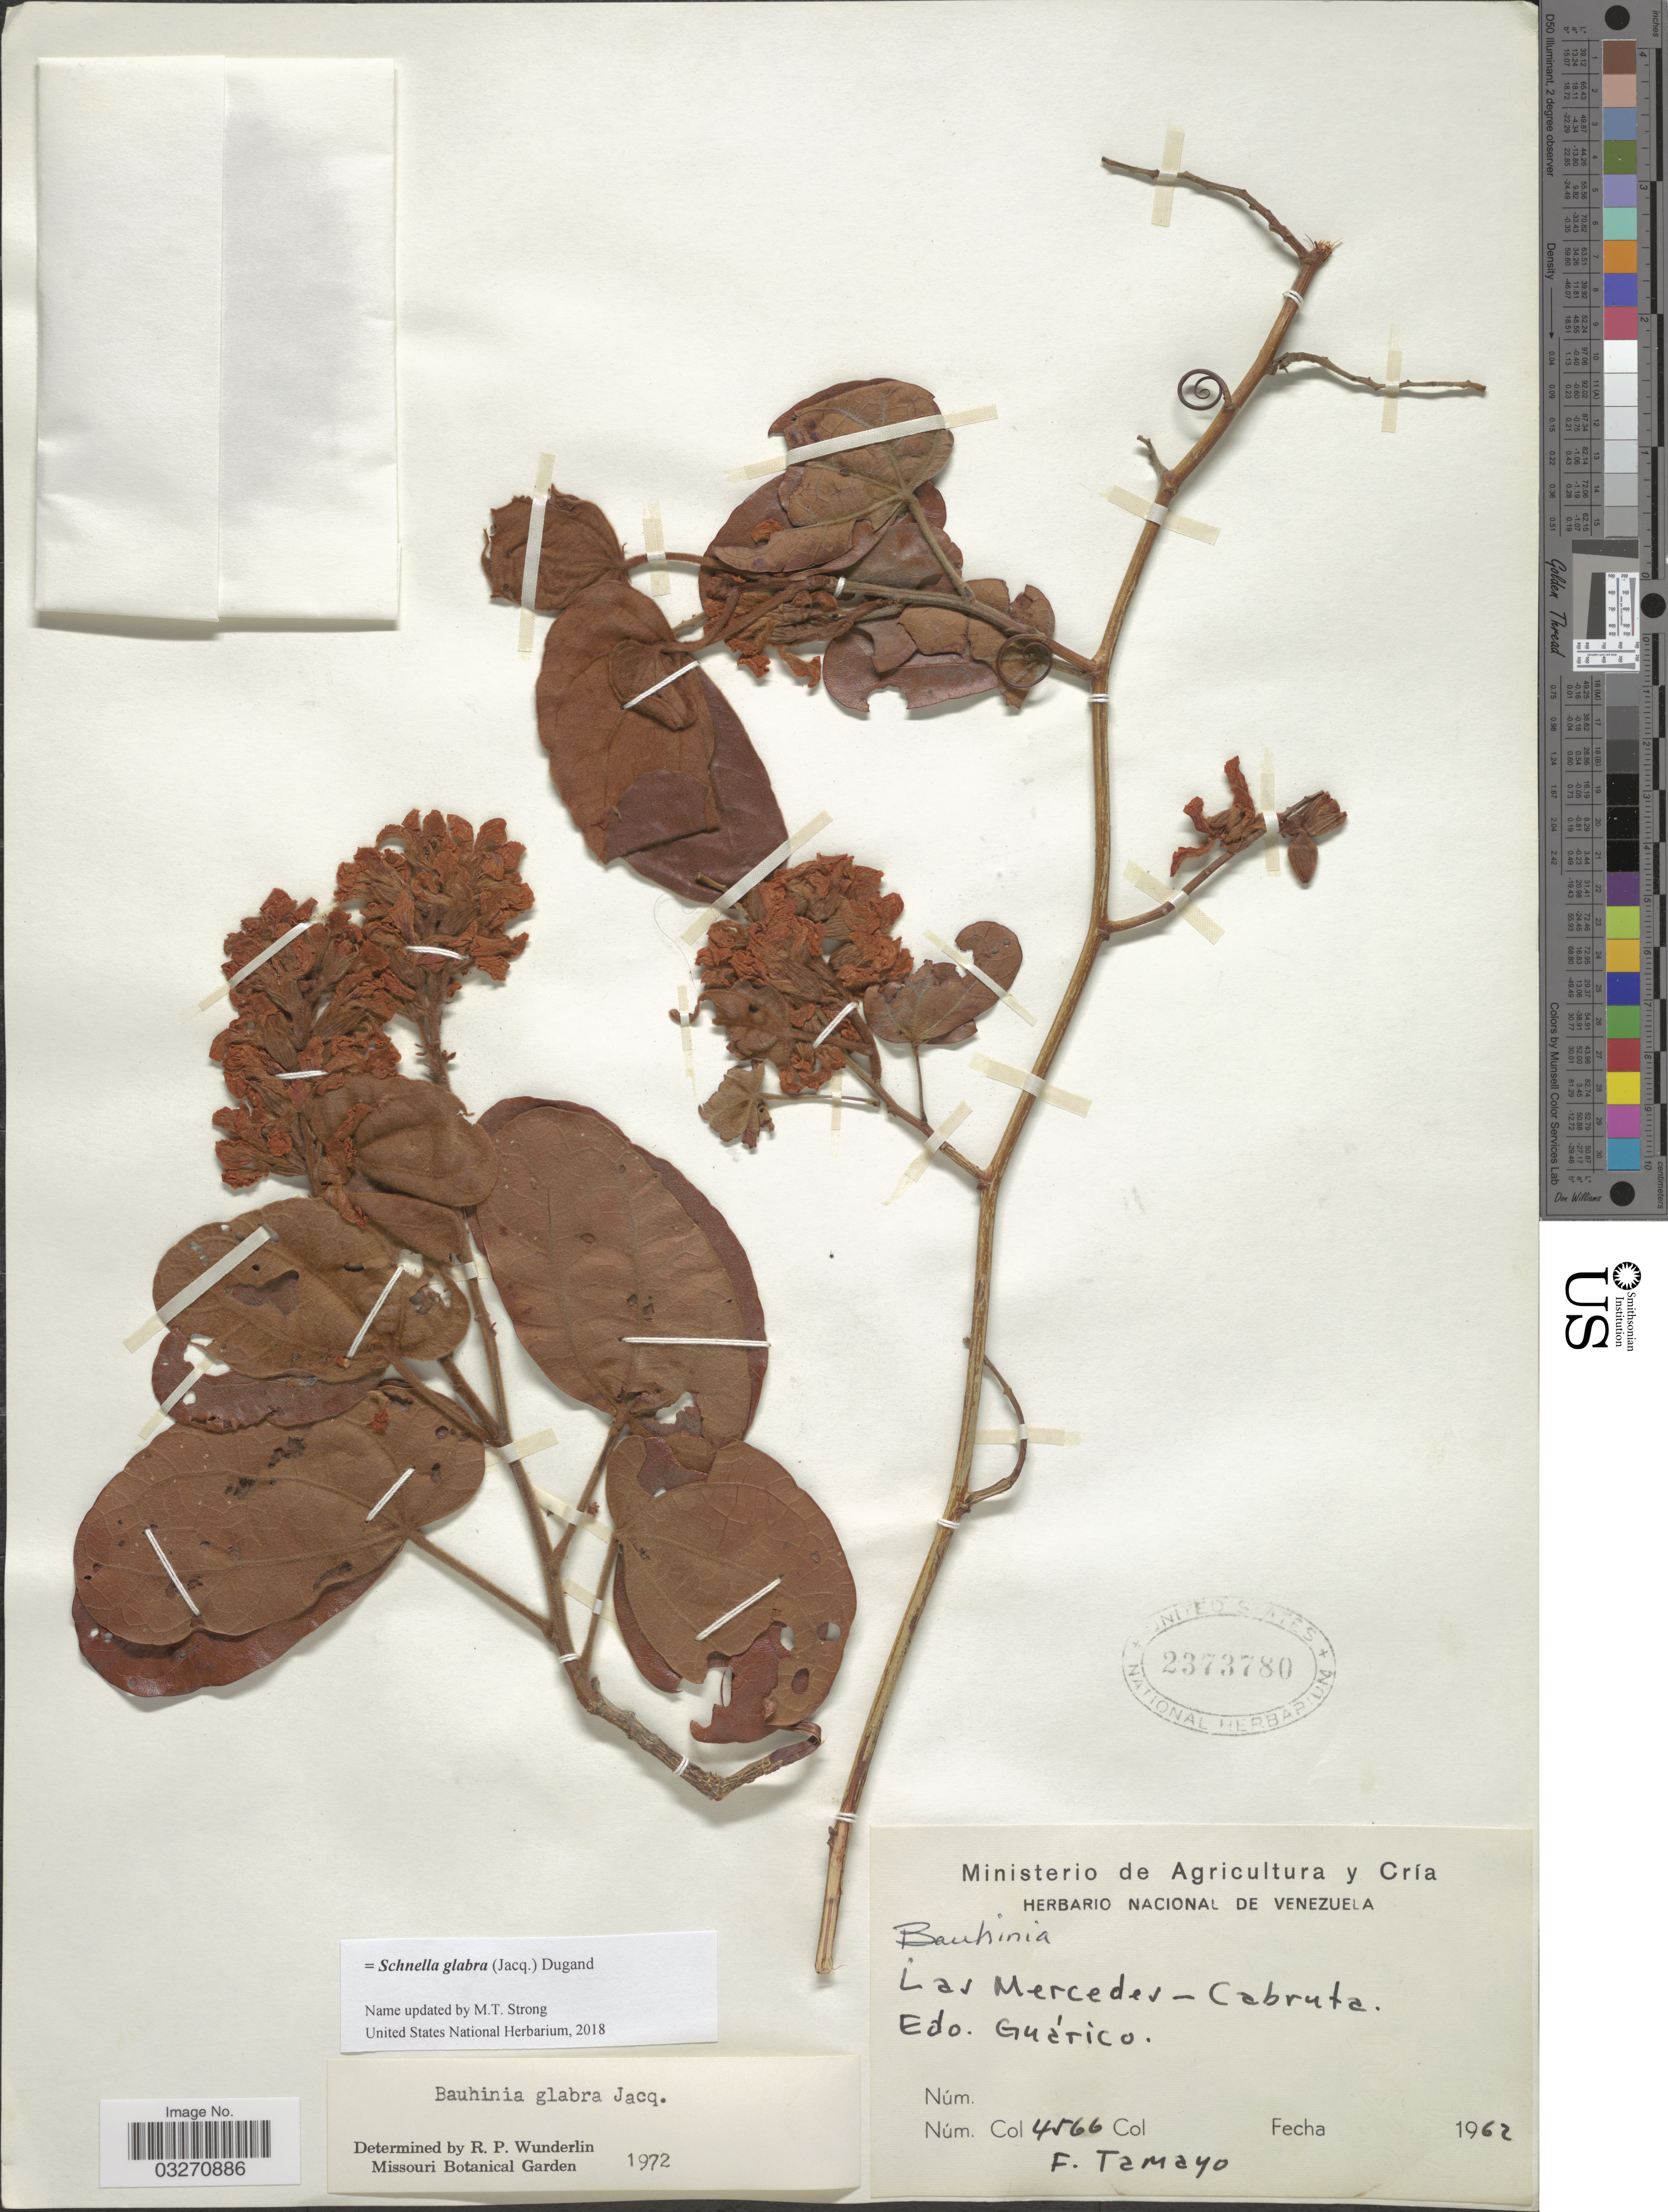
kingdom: Plantae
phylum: Tracheophyta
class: Magnoliopsida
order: Fabales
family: Fabaceae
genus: Schnella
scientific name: Schnella glabra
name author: (Jacq.) Dugand G.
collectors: F. Tamayo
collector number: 4566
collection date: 1962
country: Venezuela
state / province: Guárico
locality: Las Mercedes-Cabruta.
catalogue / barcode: US 2373780